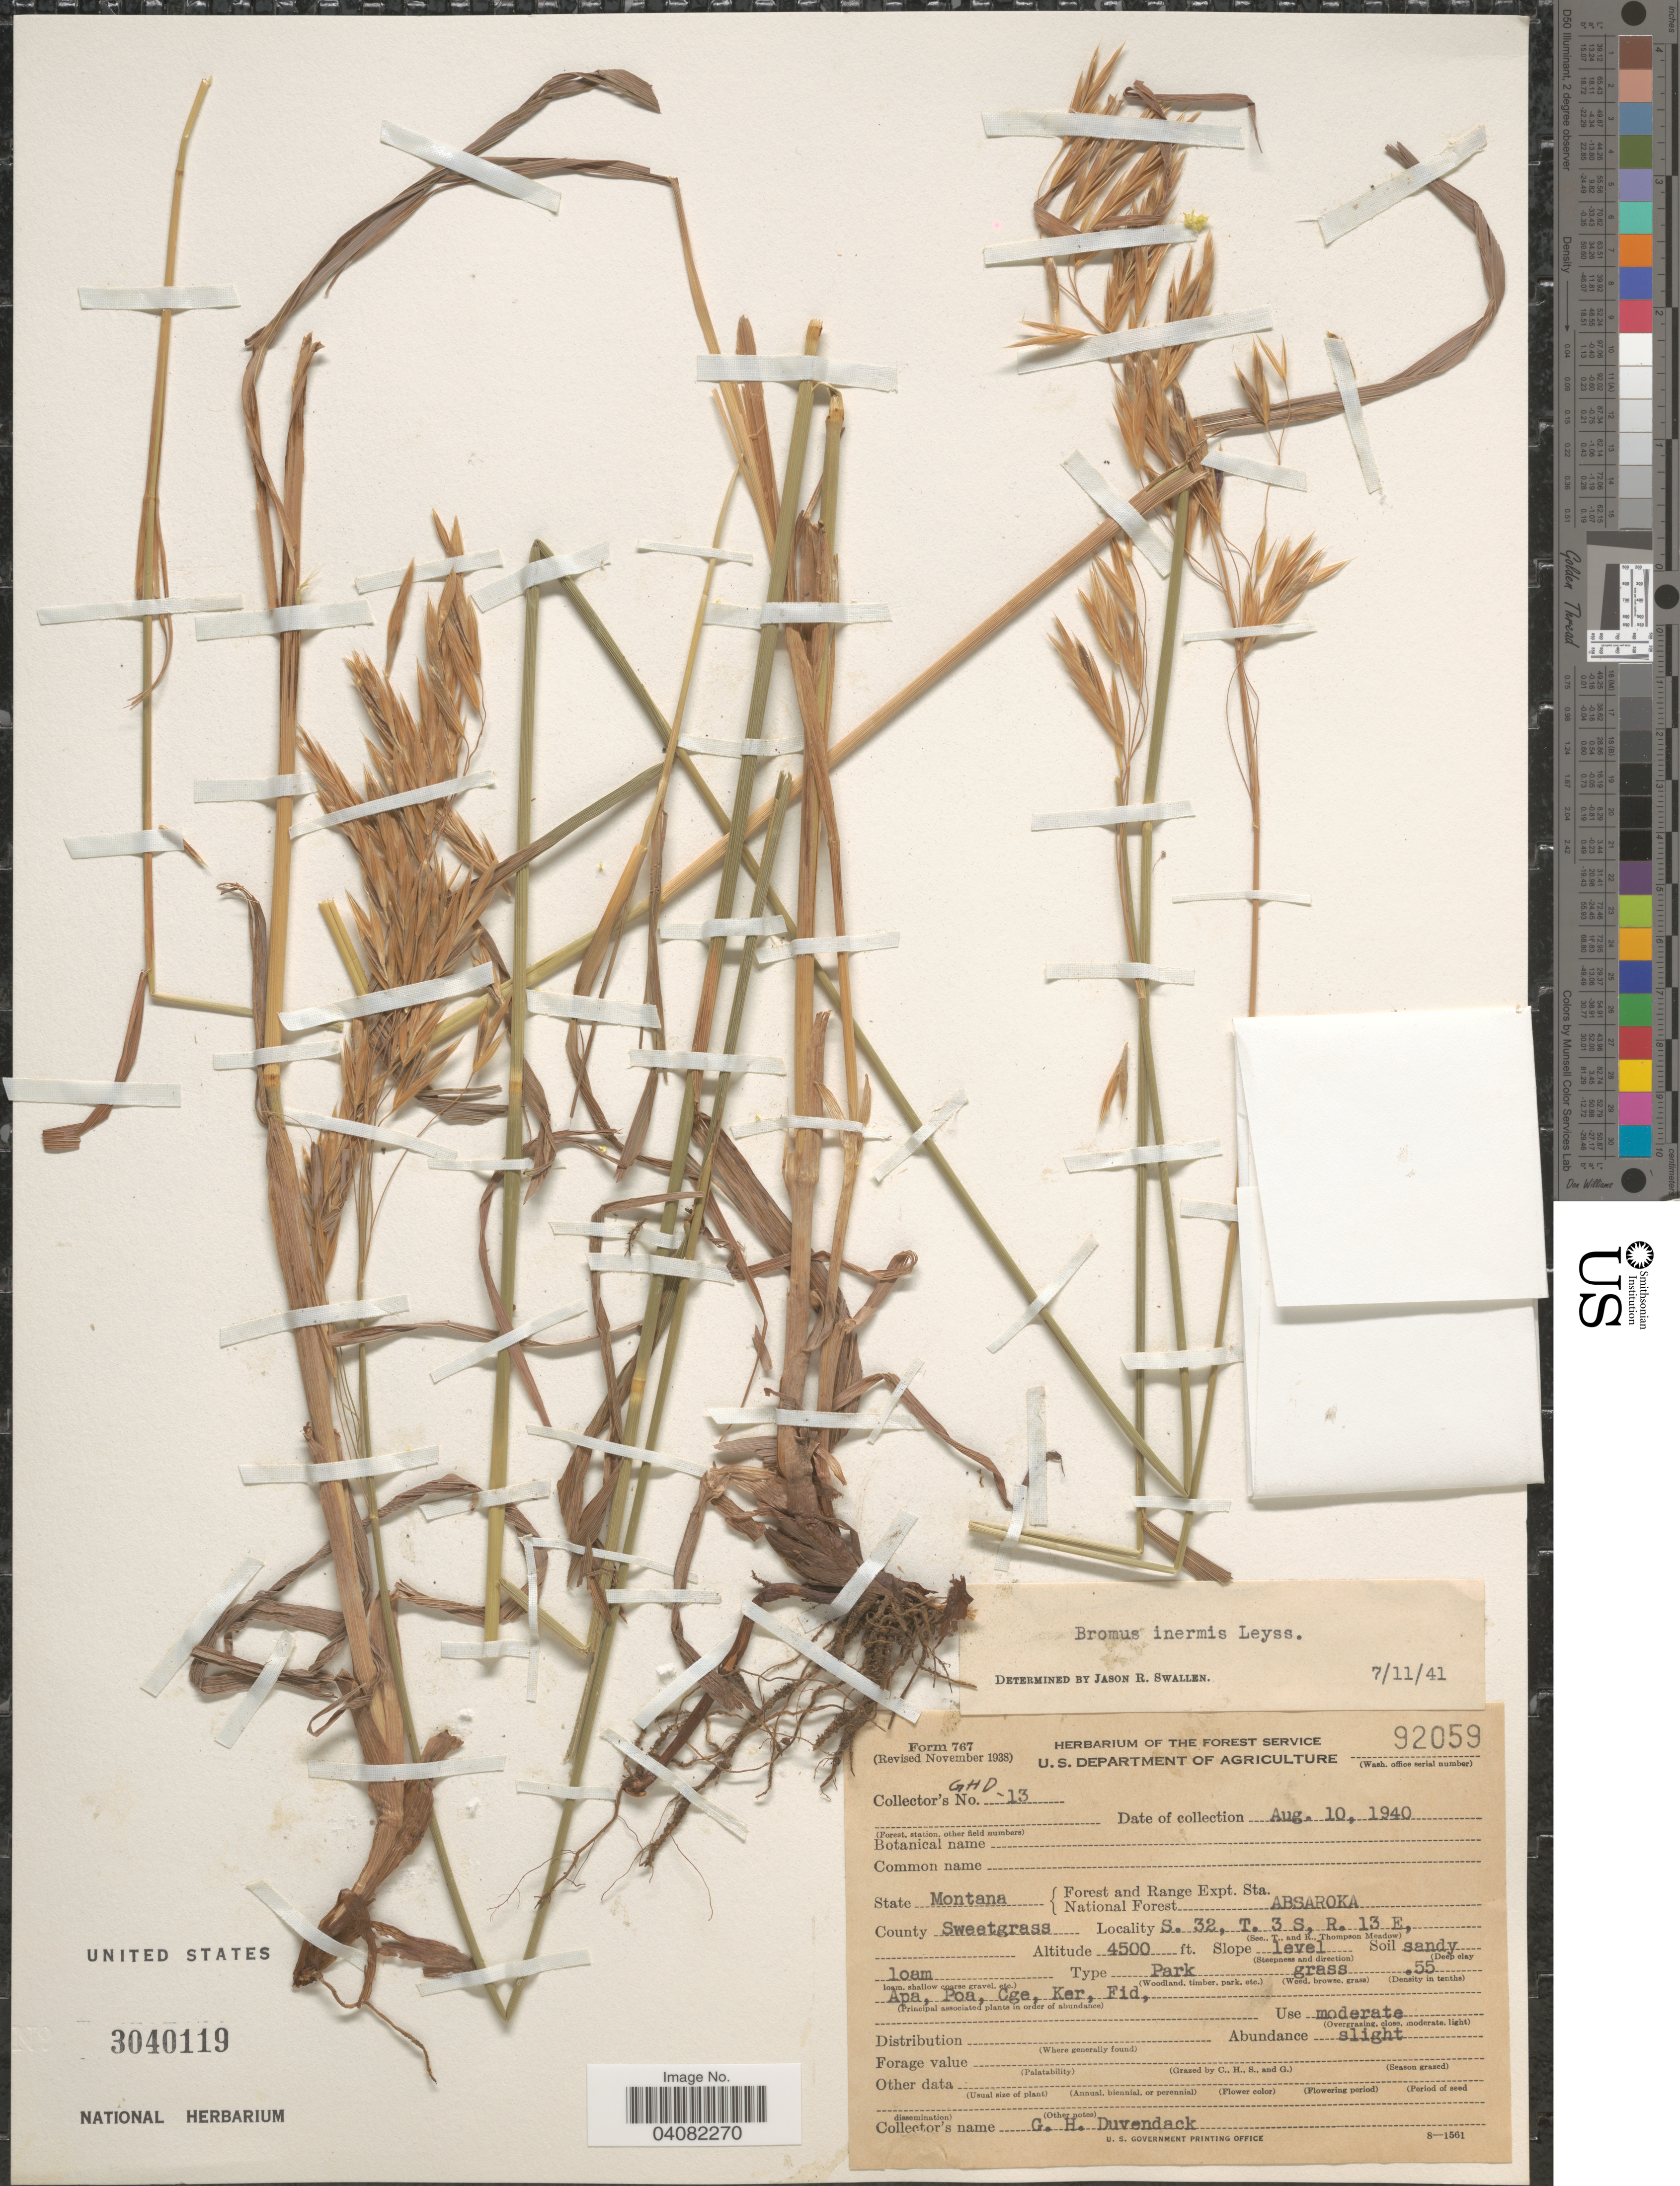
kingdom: Plantae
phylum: Tracheophyta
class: Liliopsida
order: Poales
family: Poaceae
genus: Bromus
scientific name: Bromus inermis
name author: Leyss.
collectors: G. Duvendack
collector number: GHD-13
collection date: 1940-08-10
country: United States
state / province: Montana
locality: Forest and Range Expt. Sta. National Forest Absaroka. County Sweetgrass. S. 32, T. 3 S, R. 13 E.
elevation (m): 1372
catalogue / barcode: US 3040119